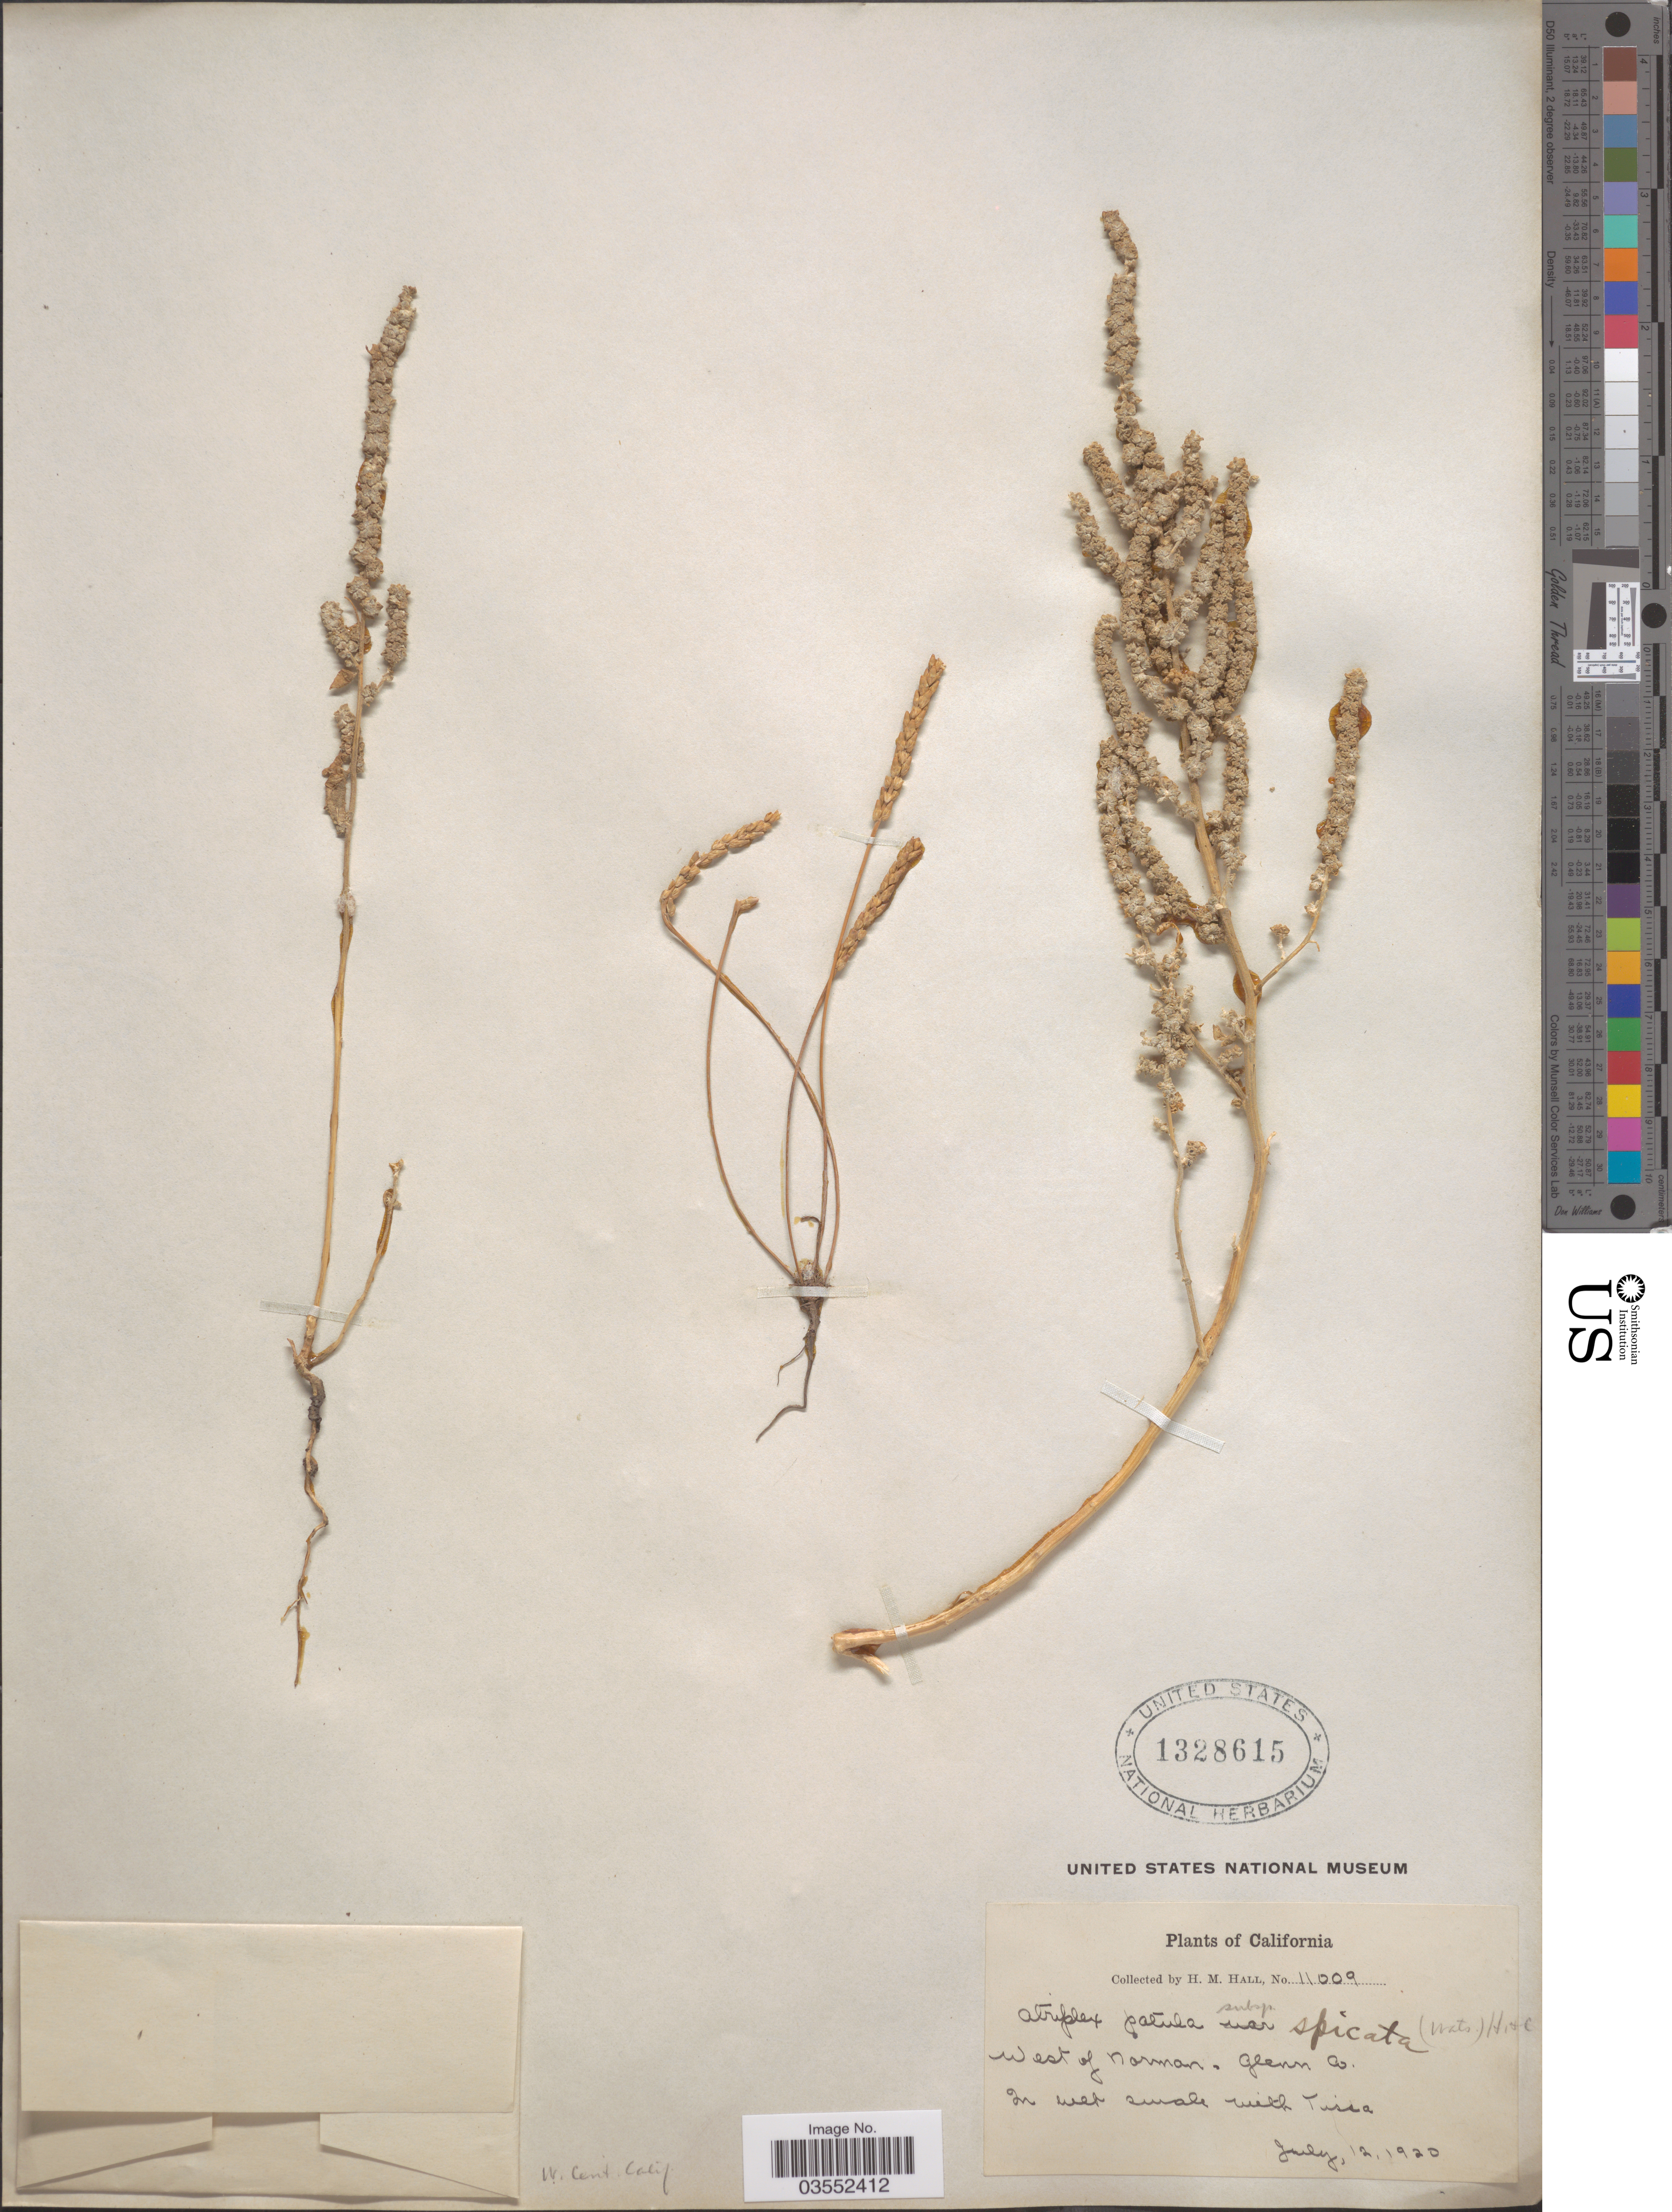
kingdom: Plantae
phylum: Tracheophyta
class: Magnoliopsida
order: Caryophyllales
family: Amaranthaceae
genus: Atriplex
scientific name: Atriplex patula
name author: L.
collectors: H. M. Hall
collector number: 11009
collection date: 1920-07-12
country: United States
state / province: California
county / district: Glenn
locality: West of Norman, Glenn Co.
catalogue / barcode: US 1328615